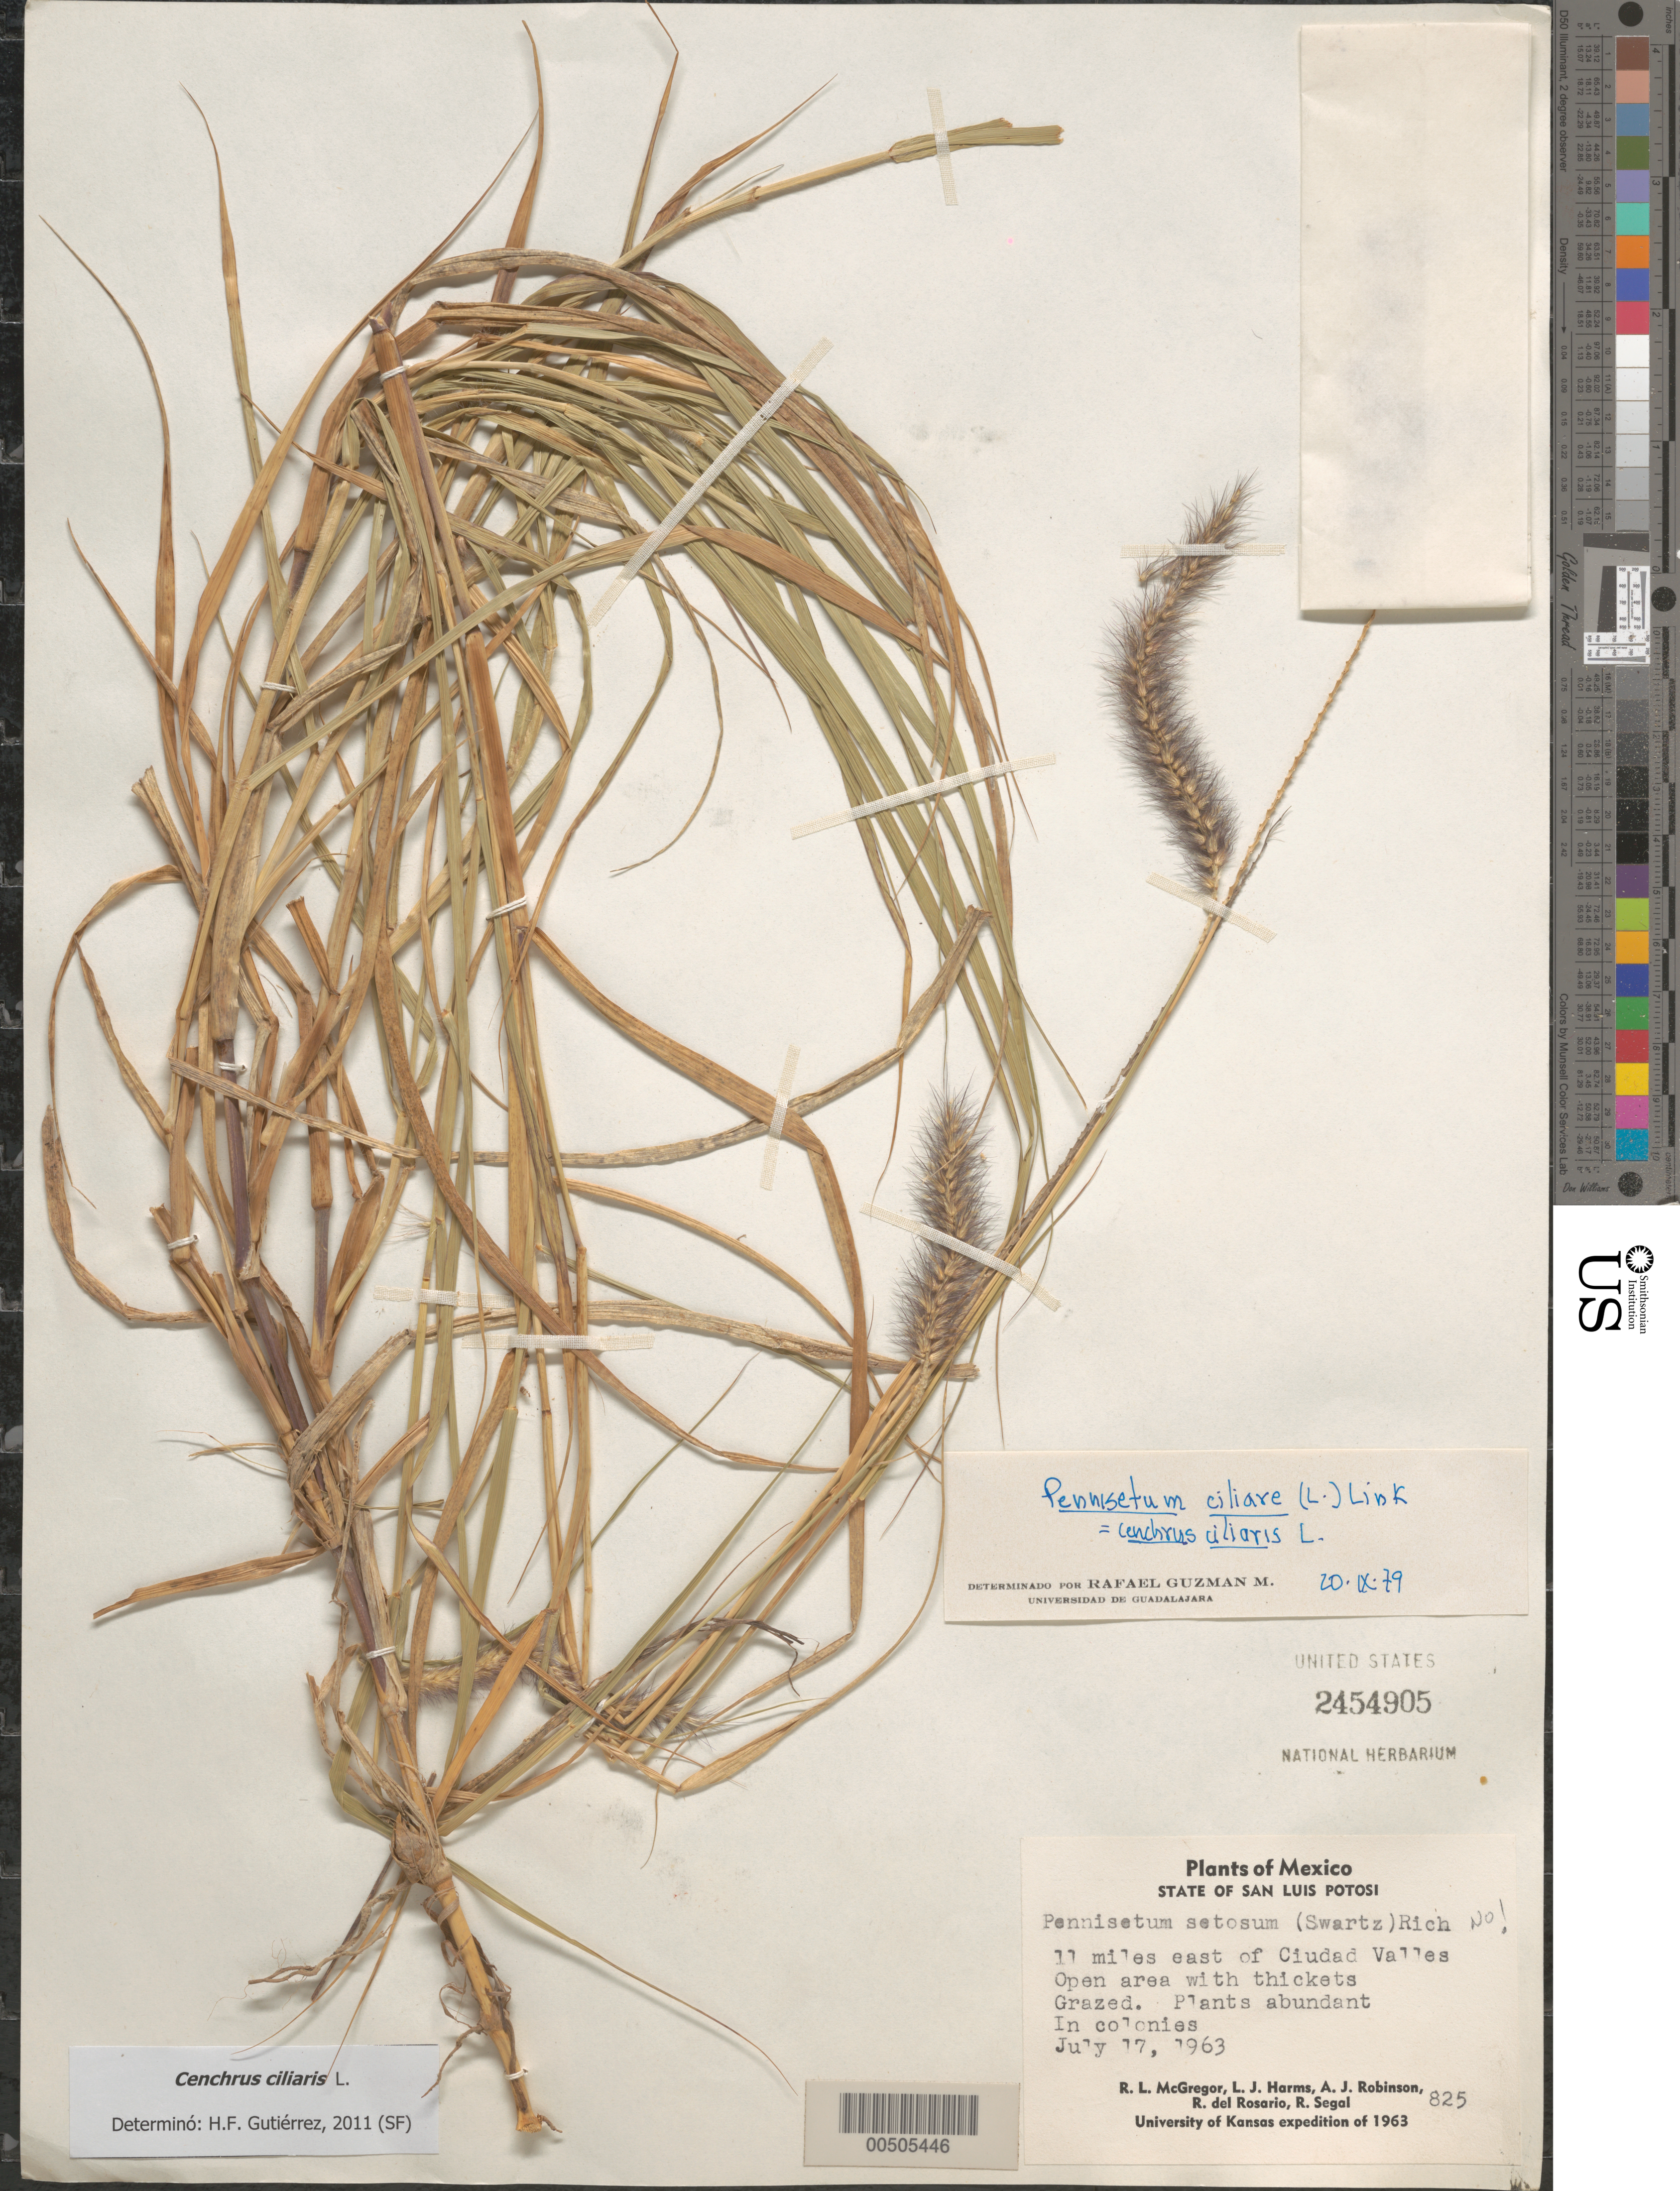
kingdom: Plantae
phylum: Tracheophyta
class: Liliopsida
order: Poales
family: Poaceae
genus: Cenchrus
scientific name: Cenchrus ciliaris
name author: L.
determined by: Gutiérrez, H. F.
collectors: R. McGregor, L. Harms & A. J. Robinson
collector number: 825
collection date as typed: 17 Jul 1963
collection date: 1963-07-17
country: Mexico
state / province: San Luis Potosi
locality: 11 mi E of Ciudad Valles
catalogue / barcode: US 2454905